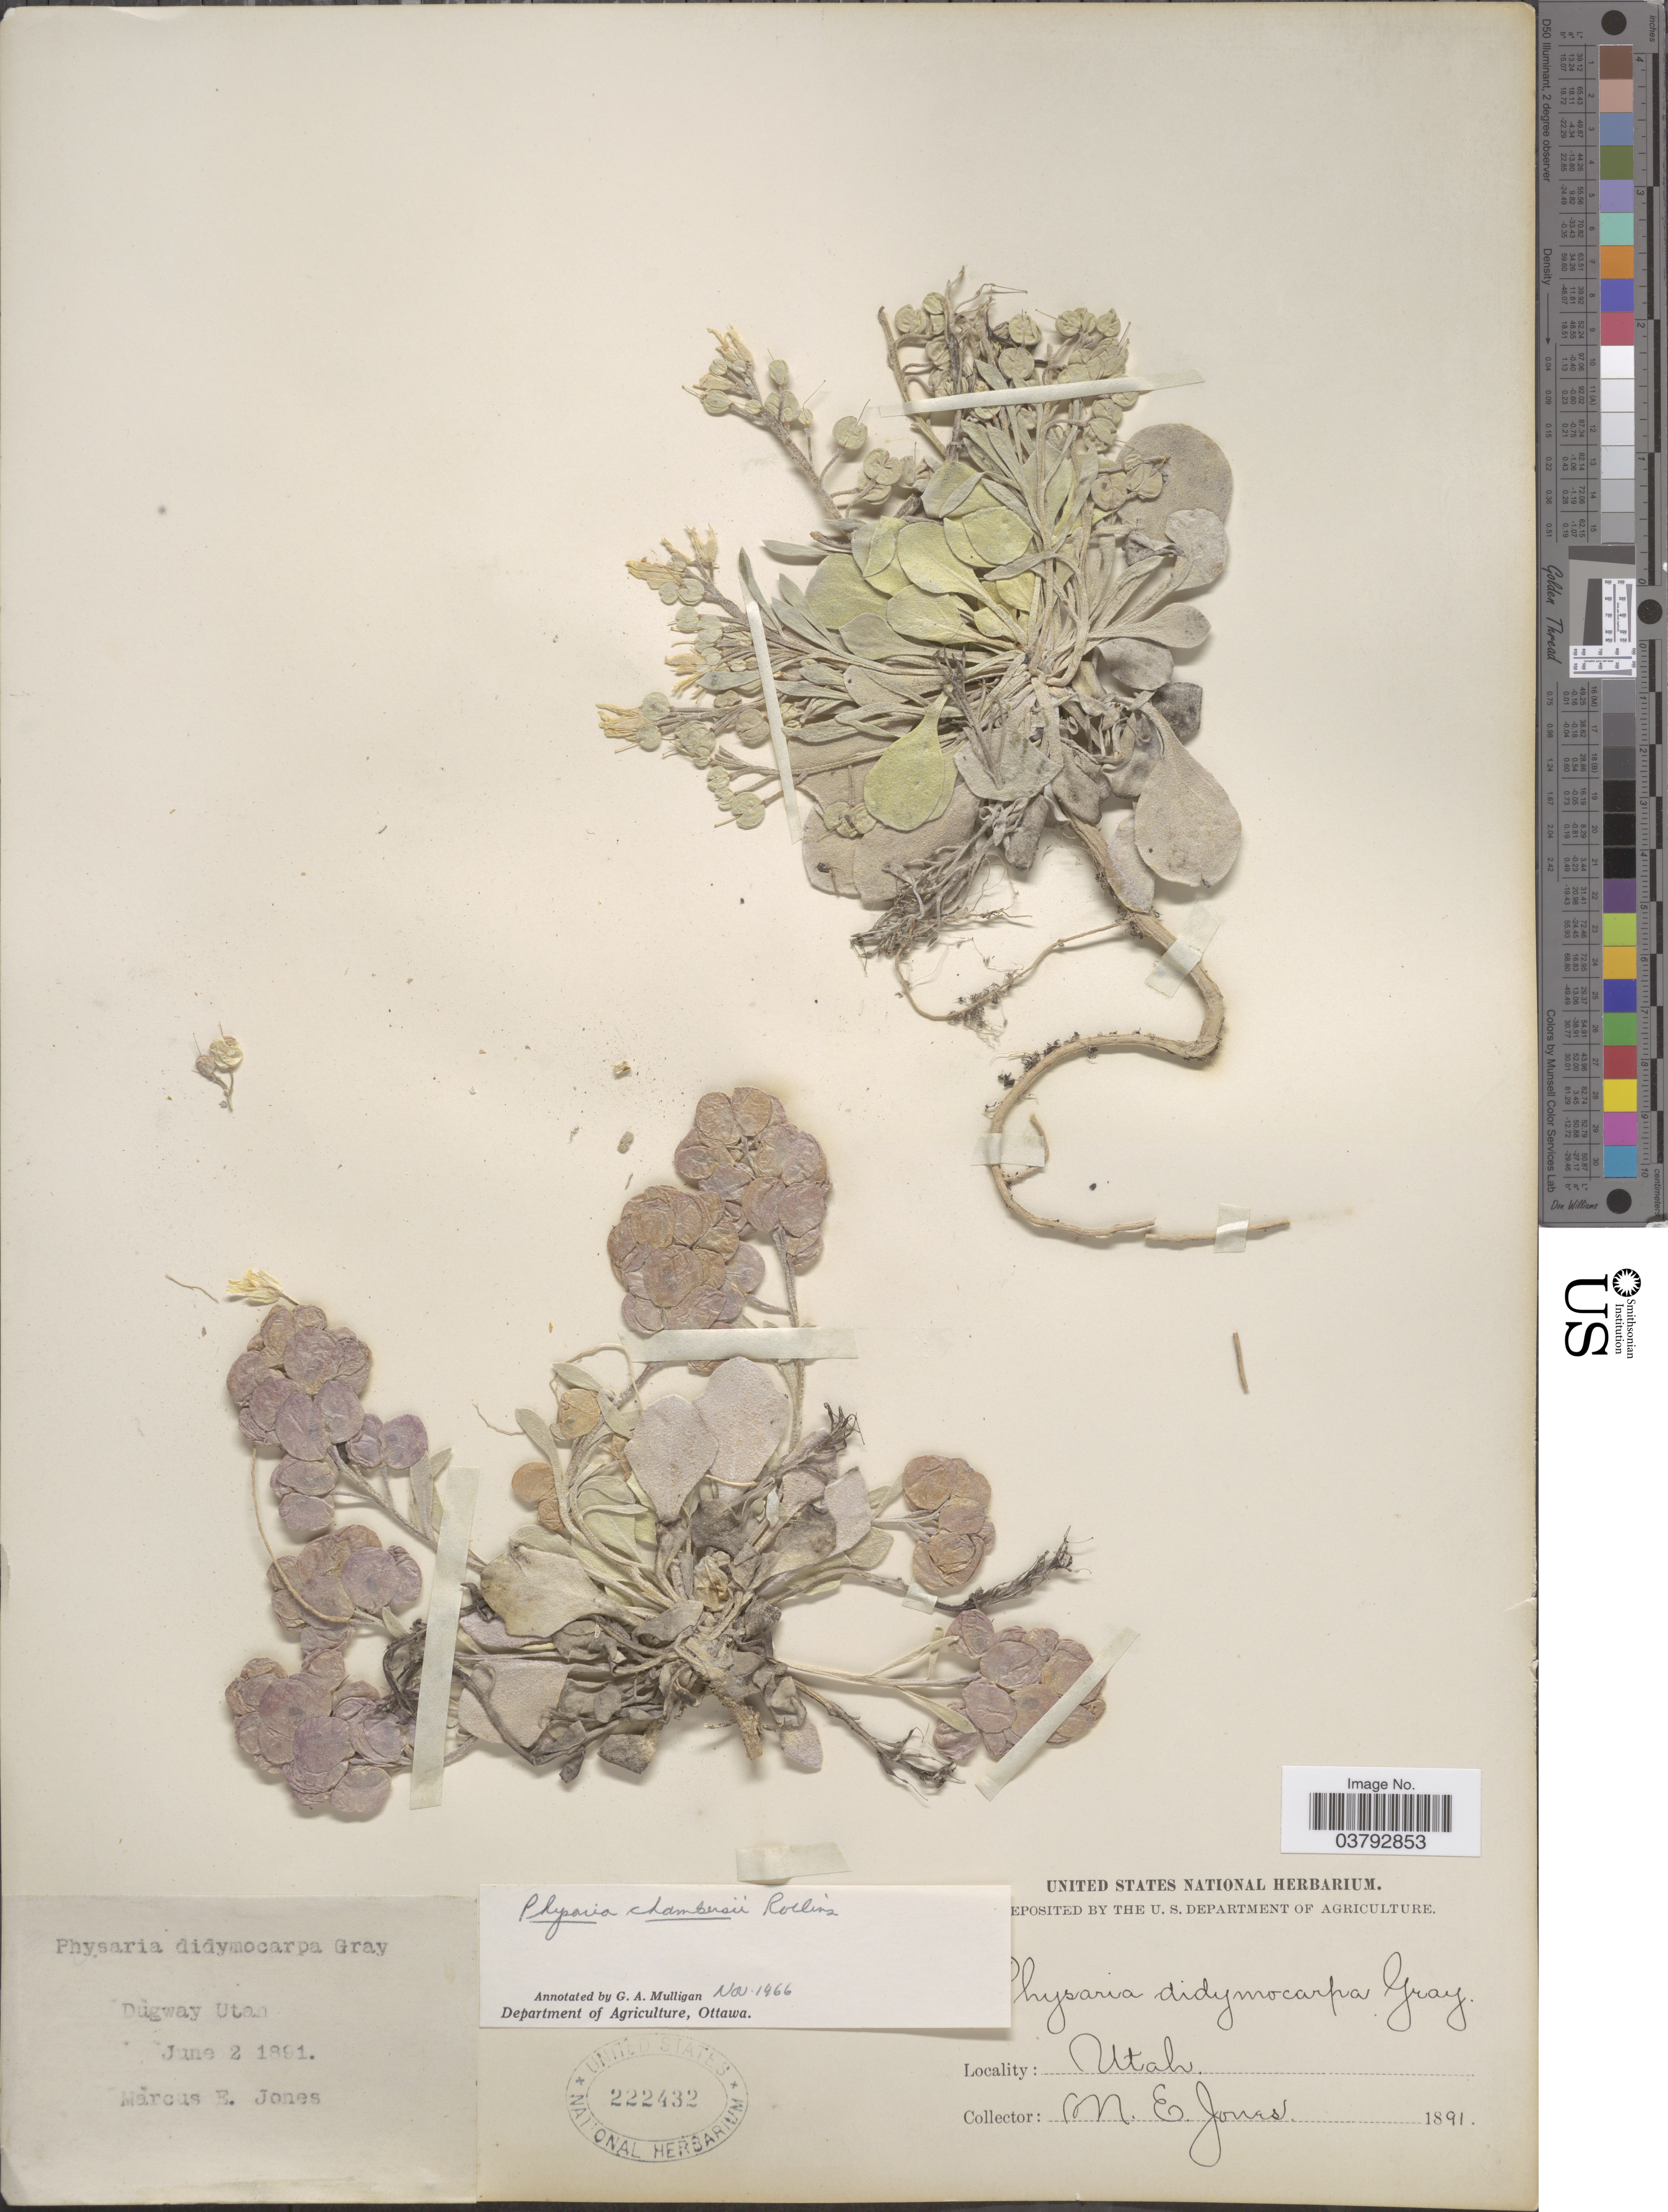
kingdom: Plantae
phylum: Tracheophyta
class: Magnoliopsida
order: Brassicales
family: Brassicaceae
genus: Physaria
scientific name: Physaria chambersii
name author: Rollins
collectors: M. E. Jones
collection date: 1891-06-02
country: United States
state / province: Utah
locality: Dugway.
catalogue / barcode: US 222432